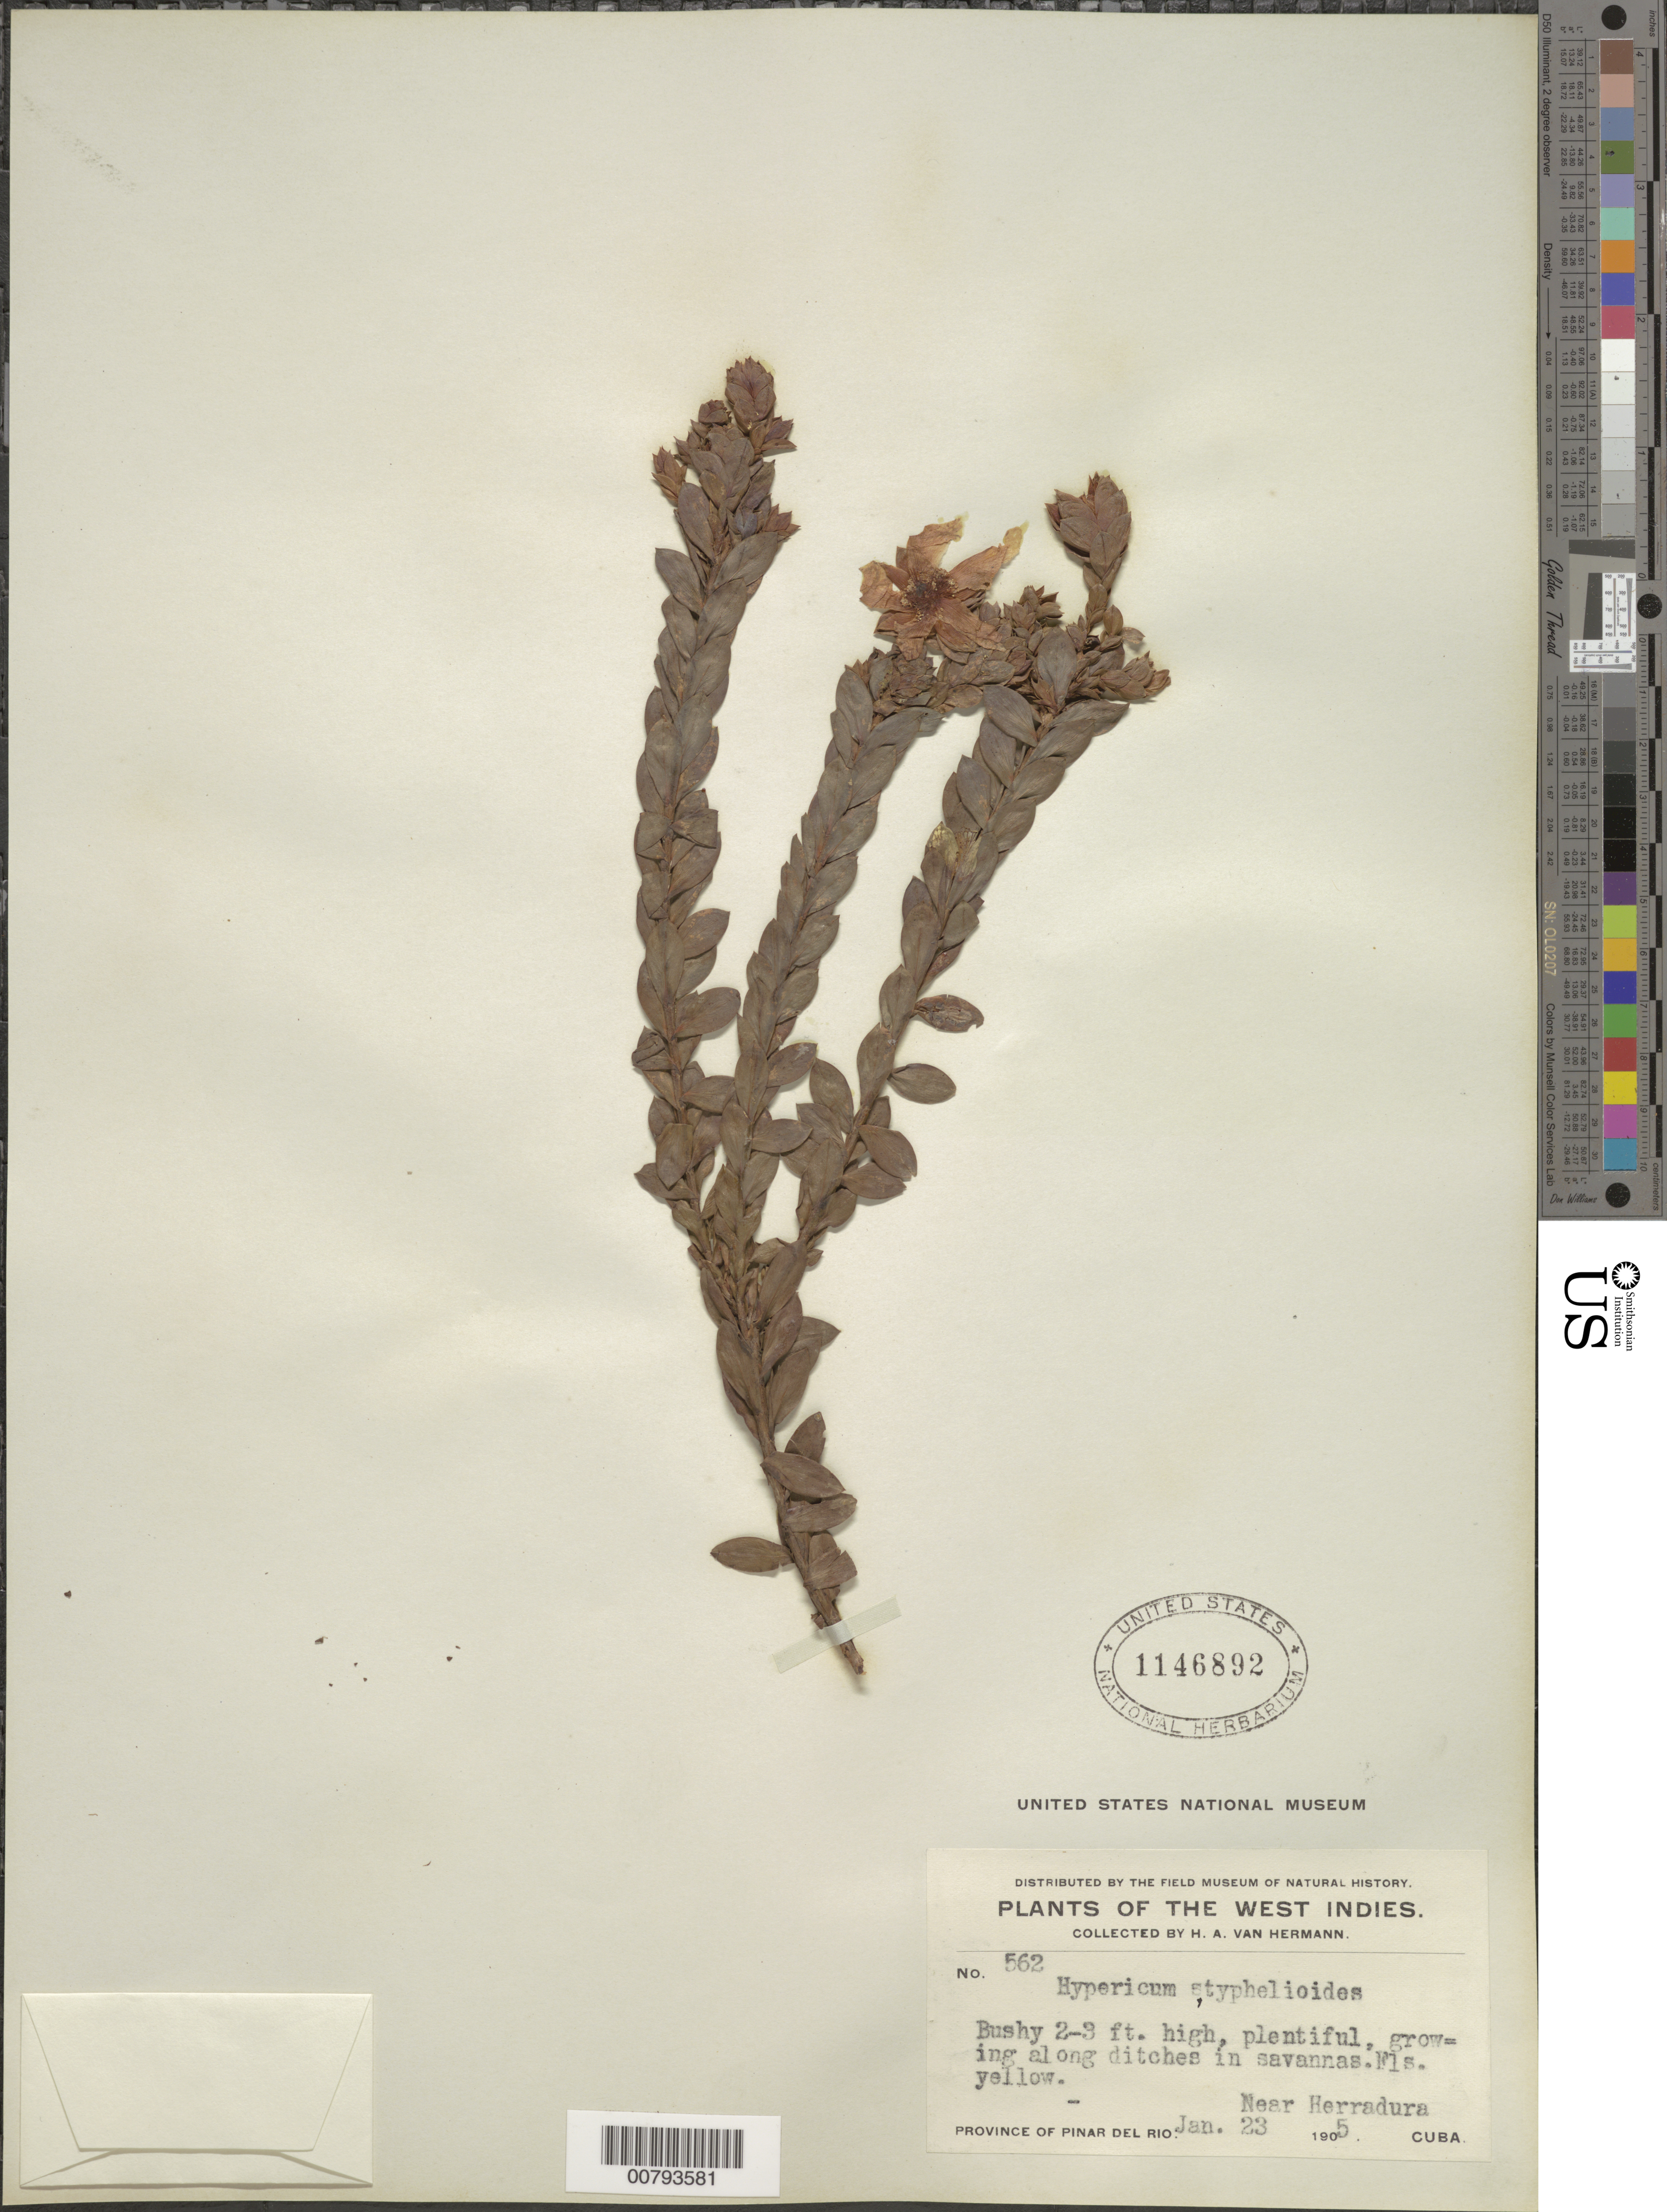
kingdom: Plantae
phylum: Tracheophyta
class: Magnoliopsida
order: Malpighiales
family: Hypericaceae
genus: Hypericum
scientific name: Hypericum styphelioides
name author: A. Rich.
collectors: H. A. Van Hermann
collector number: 562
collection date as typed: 23 Jan 1905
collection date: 1905-01-23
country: Cuba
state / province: Pinar del Río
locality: Near Herradura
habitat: Savannas, near ditches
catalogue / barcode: US 1146892